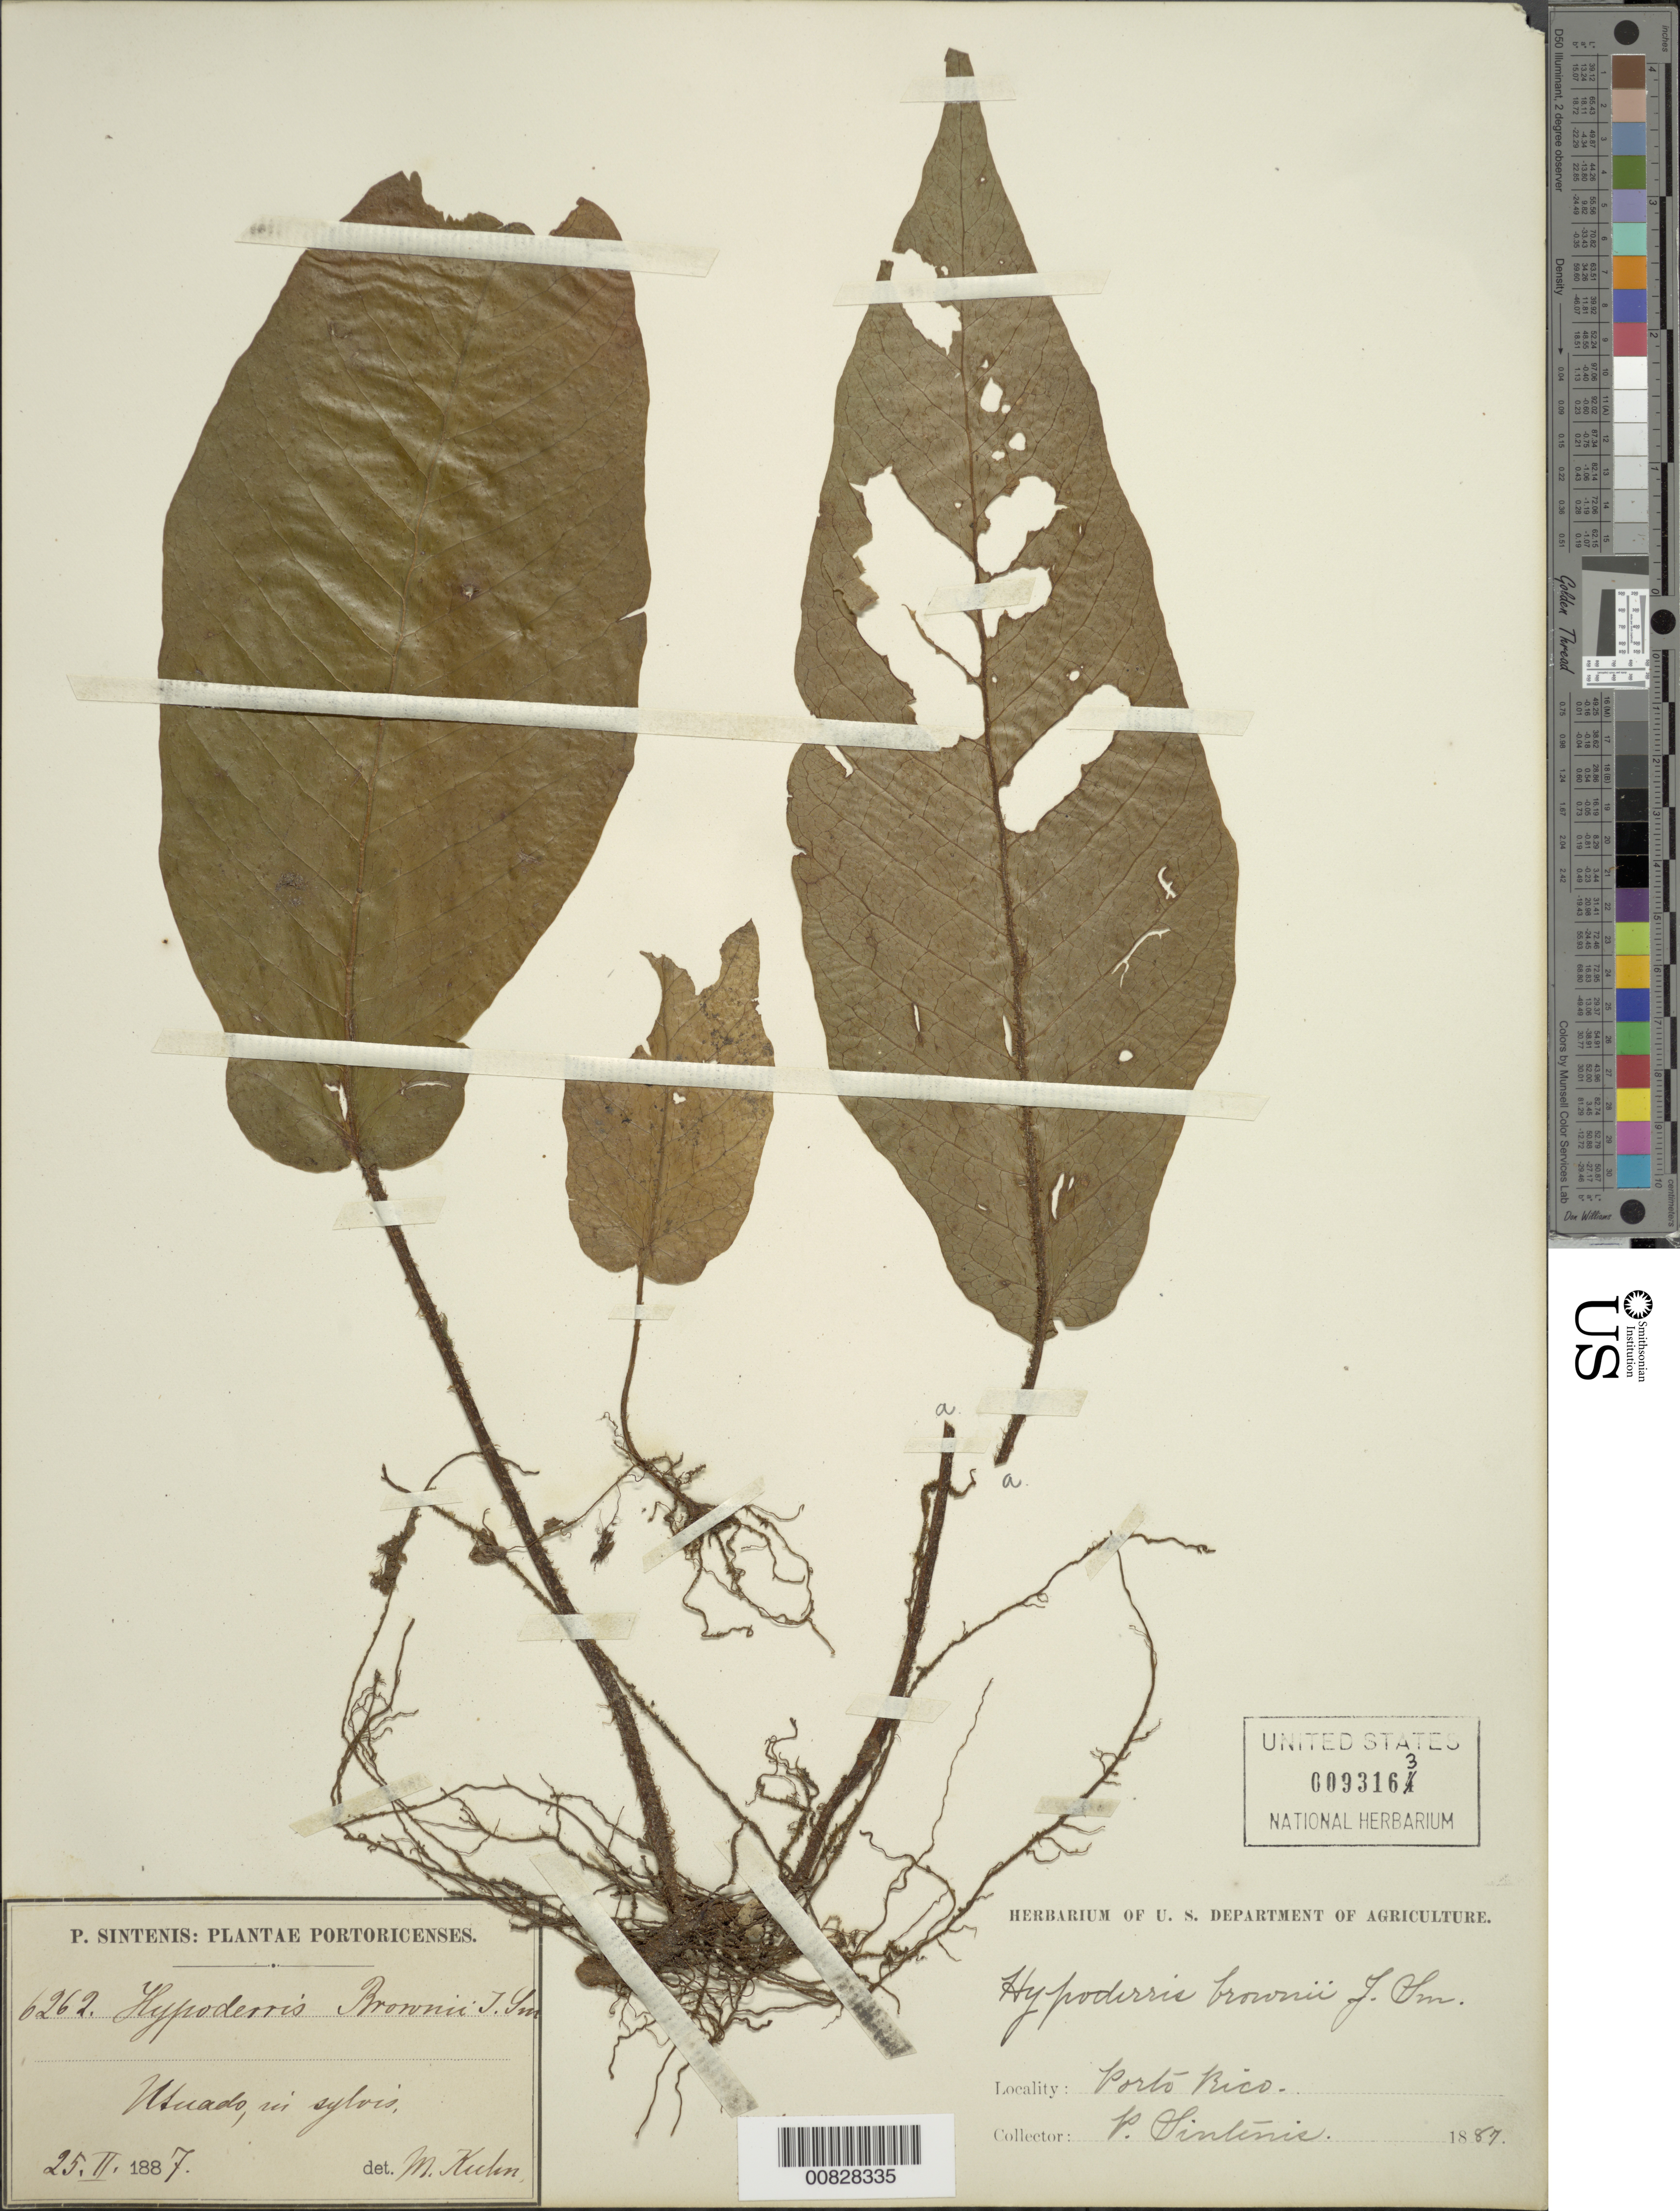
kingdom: Plantae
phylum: Tracheophyta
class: Polypodiopsida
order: Polypodiales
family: Tectariaceae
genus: Hypoderris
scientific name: Hypoderris brownii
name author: J. Sm.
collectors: P. Sintenis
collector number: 6262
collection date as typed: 25 Feb 1887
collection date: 1887-02-25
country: Puerto Rico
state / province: Utuado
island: Puerto Rico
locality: Utuado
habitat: Sylvis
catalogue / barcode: US 93163